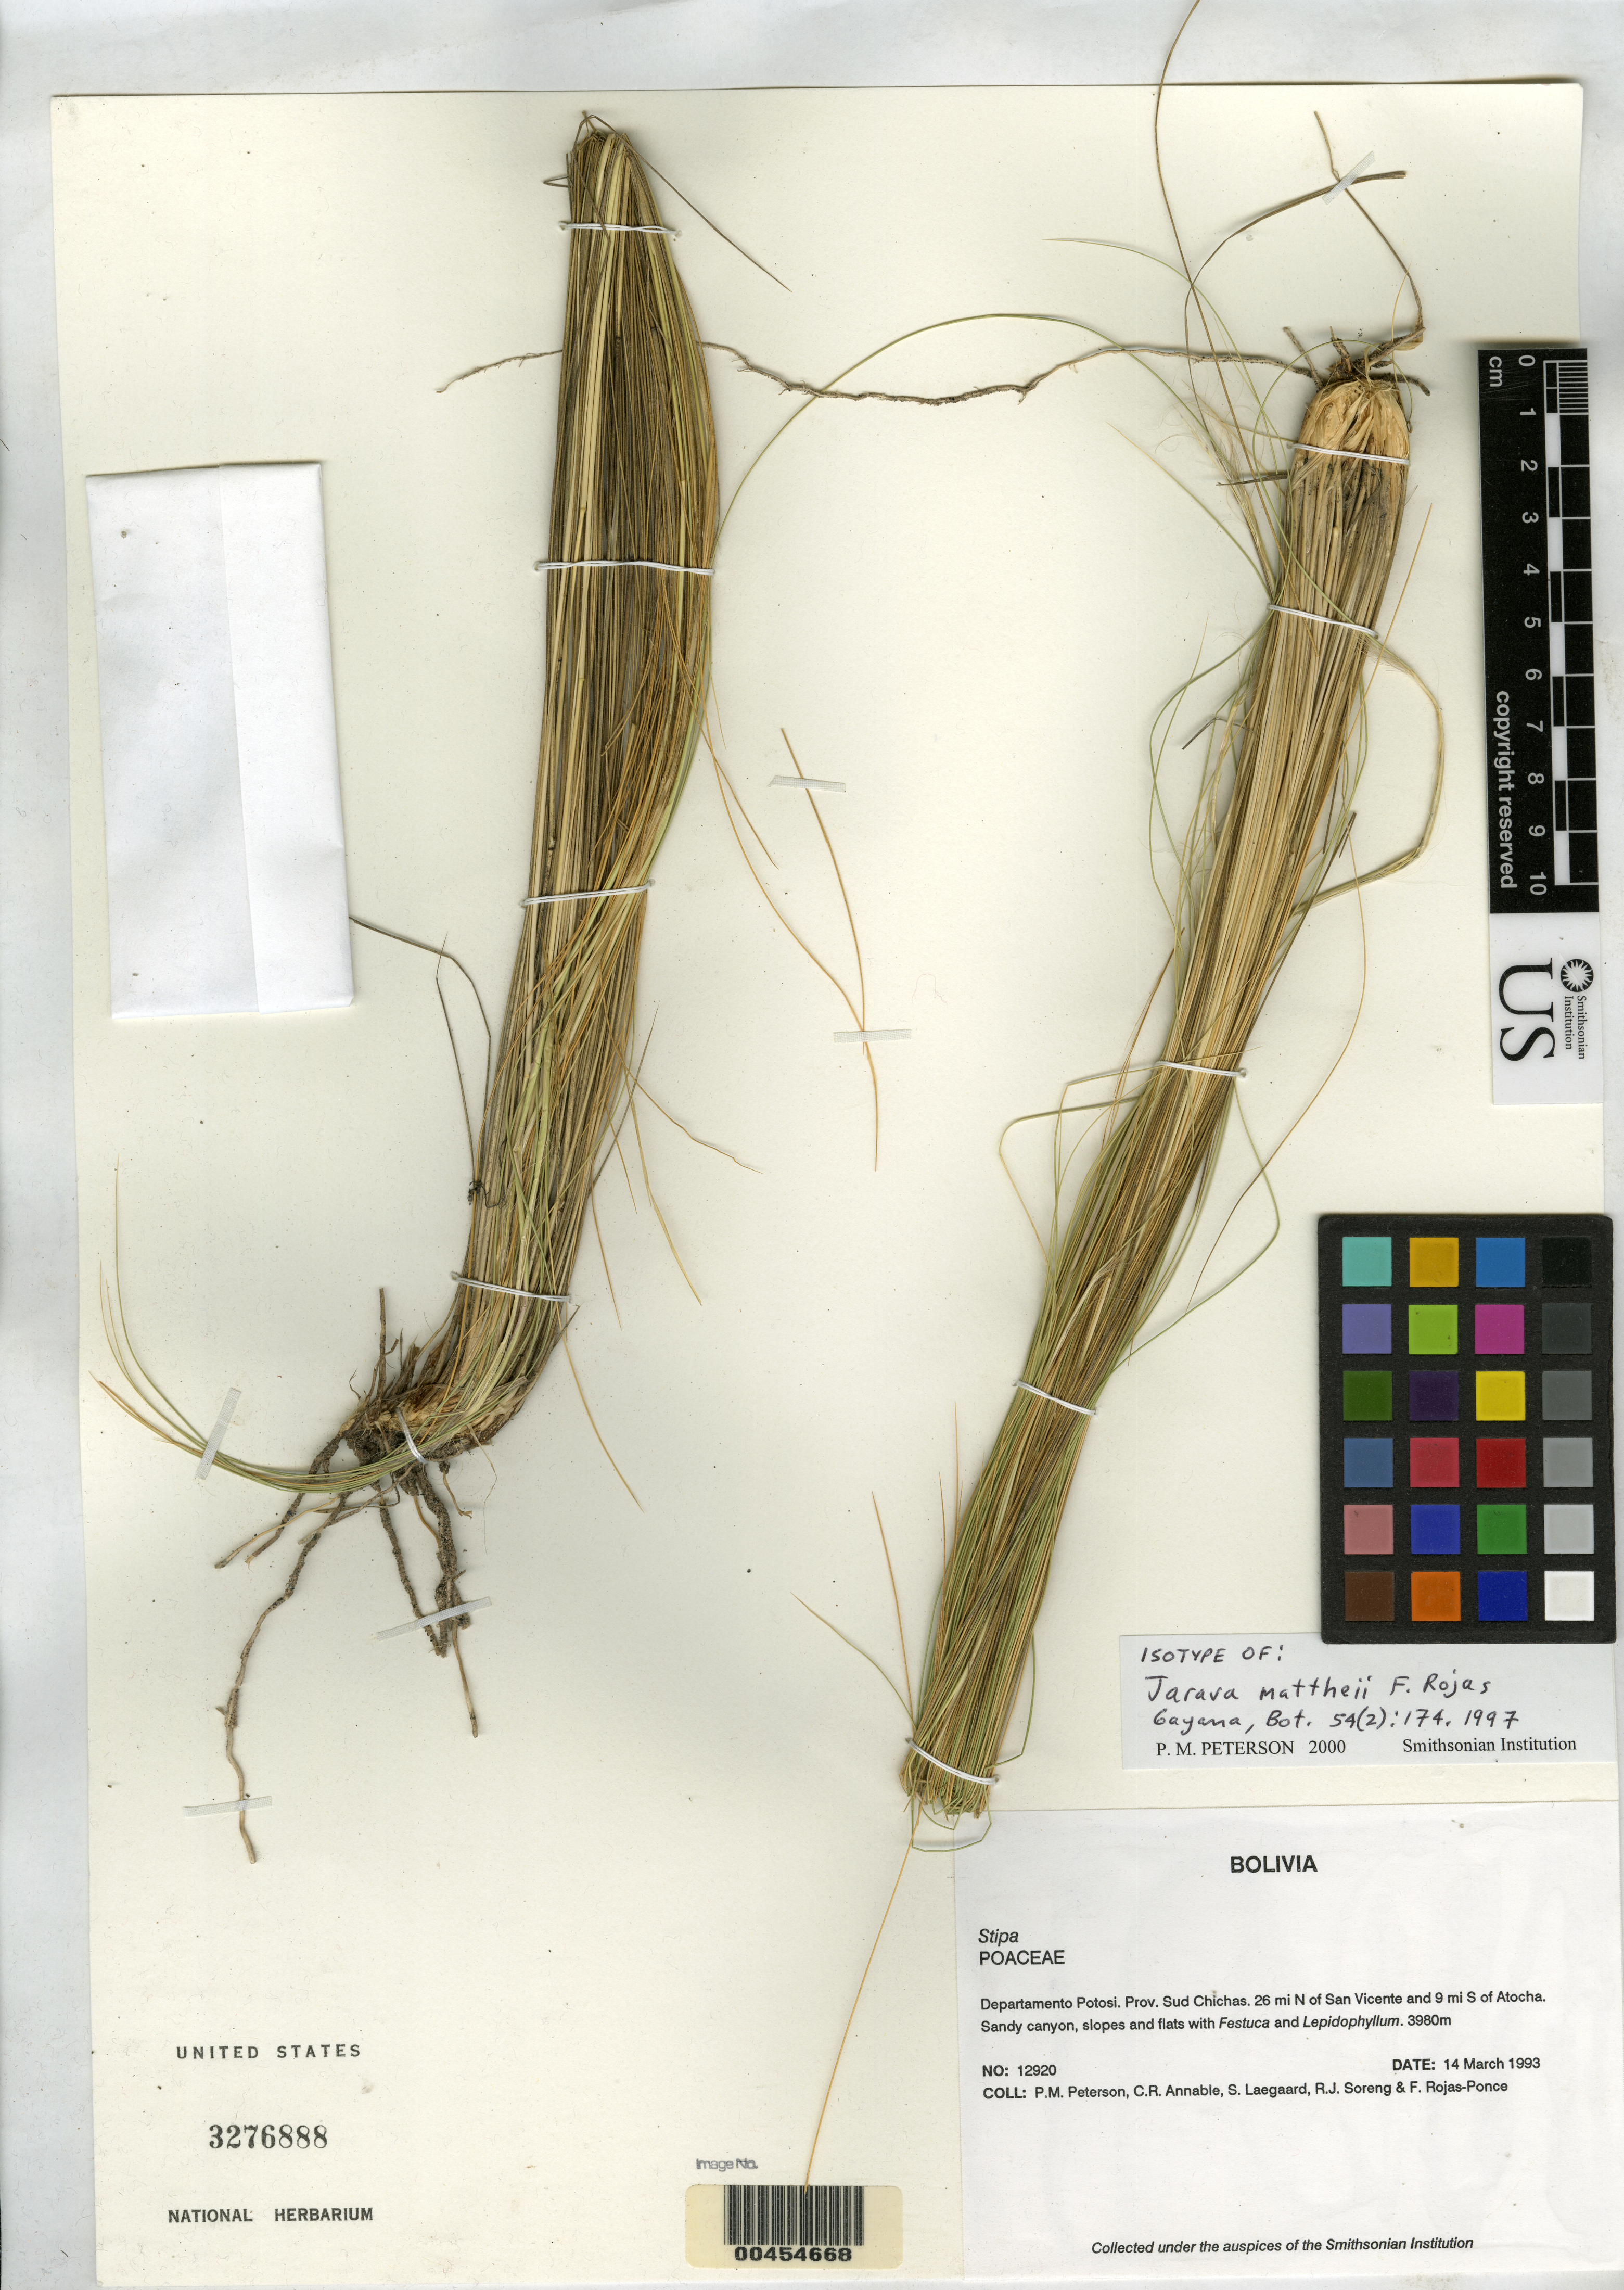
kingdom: Plantae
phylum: Tracheophyta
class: Liliopsida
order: Poales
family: Poaceae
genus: Jarava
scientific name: Jarava mattheii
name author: F. Rojas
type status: Isotype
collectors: P. M. Peterson, C. R. Annable, S. Lægaard, R. J. Soreng & F. Rojas-Ponce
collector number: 12920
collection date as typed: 14 Mar 1993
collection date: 1993-03-14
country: Bolivia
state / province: Potosí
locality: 26 mi N of San Vicente and 9 mi S of Atocha.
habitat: Sandy canyon, slopes and flats with Festuca and Lepidophyllum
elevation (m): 3980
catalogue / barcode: US 3276888